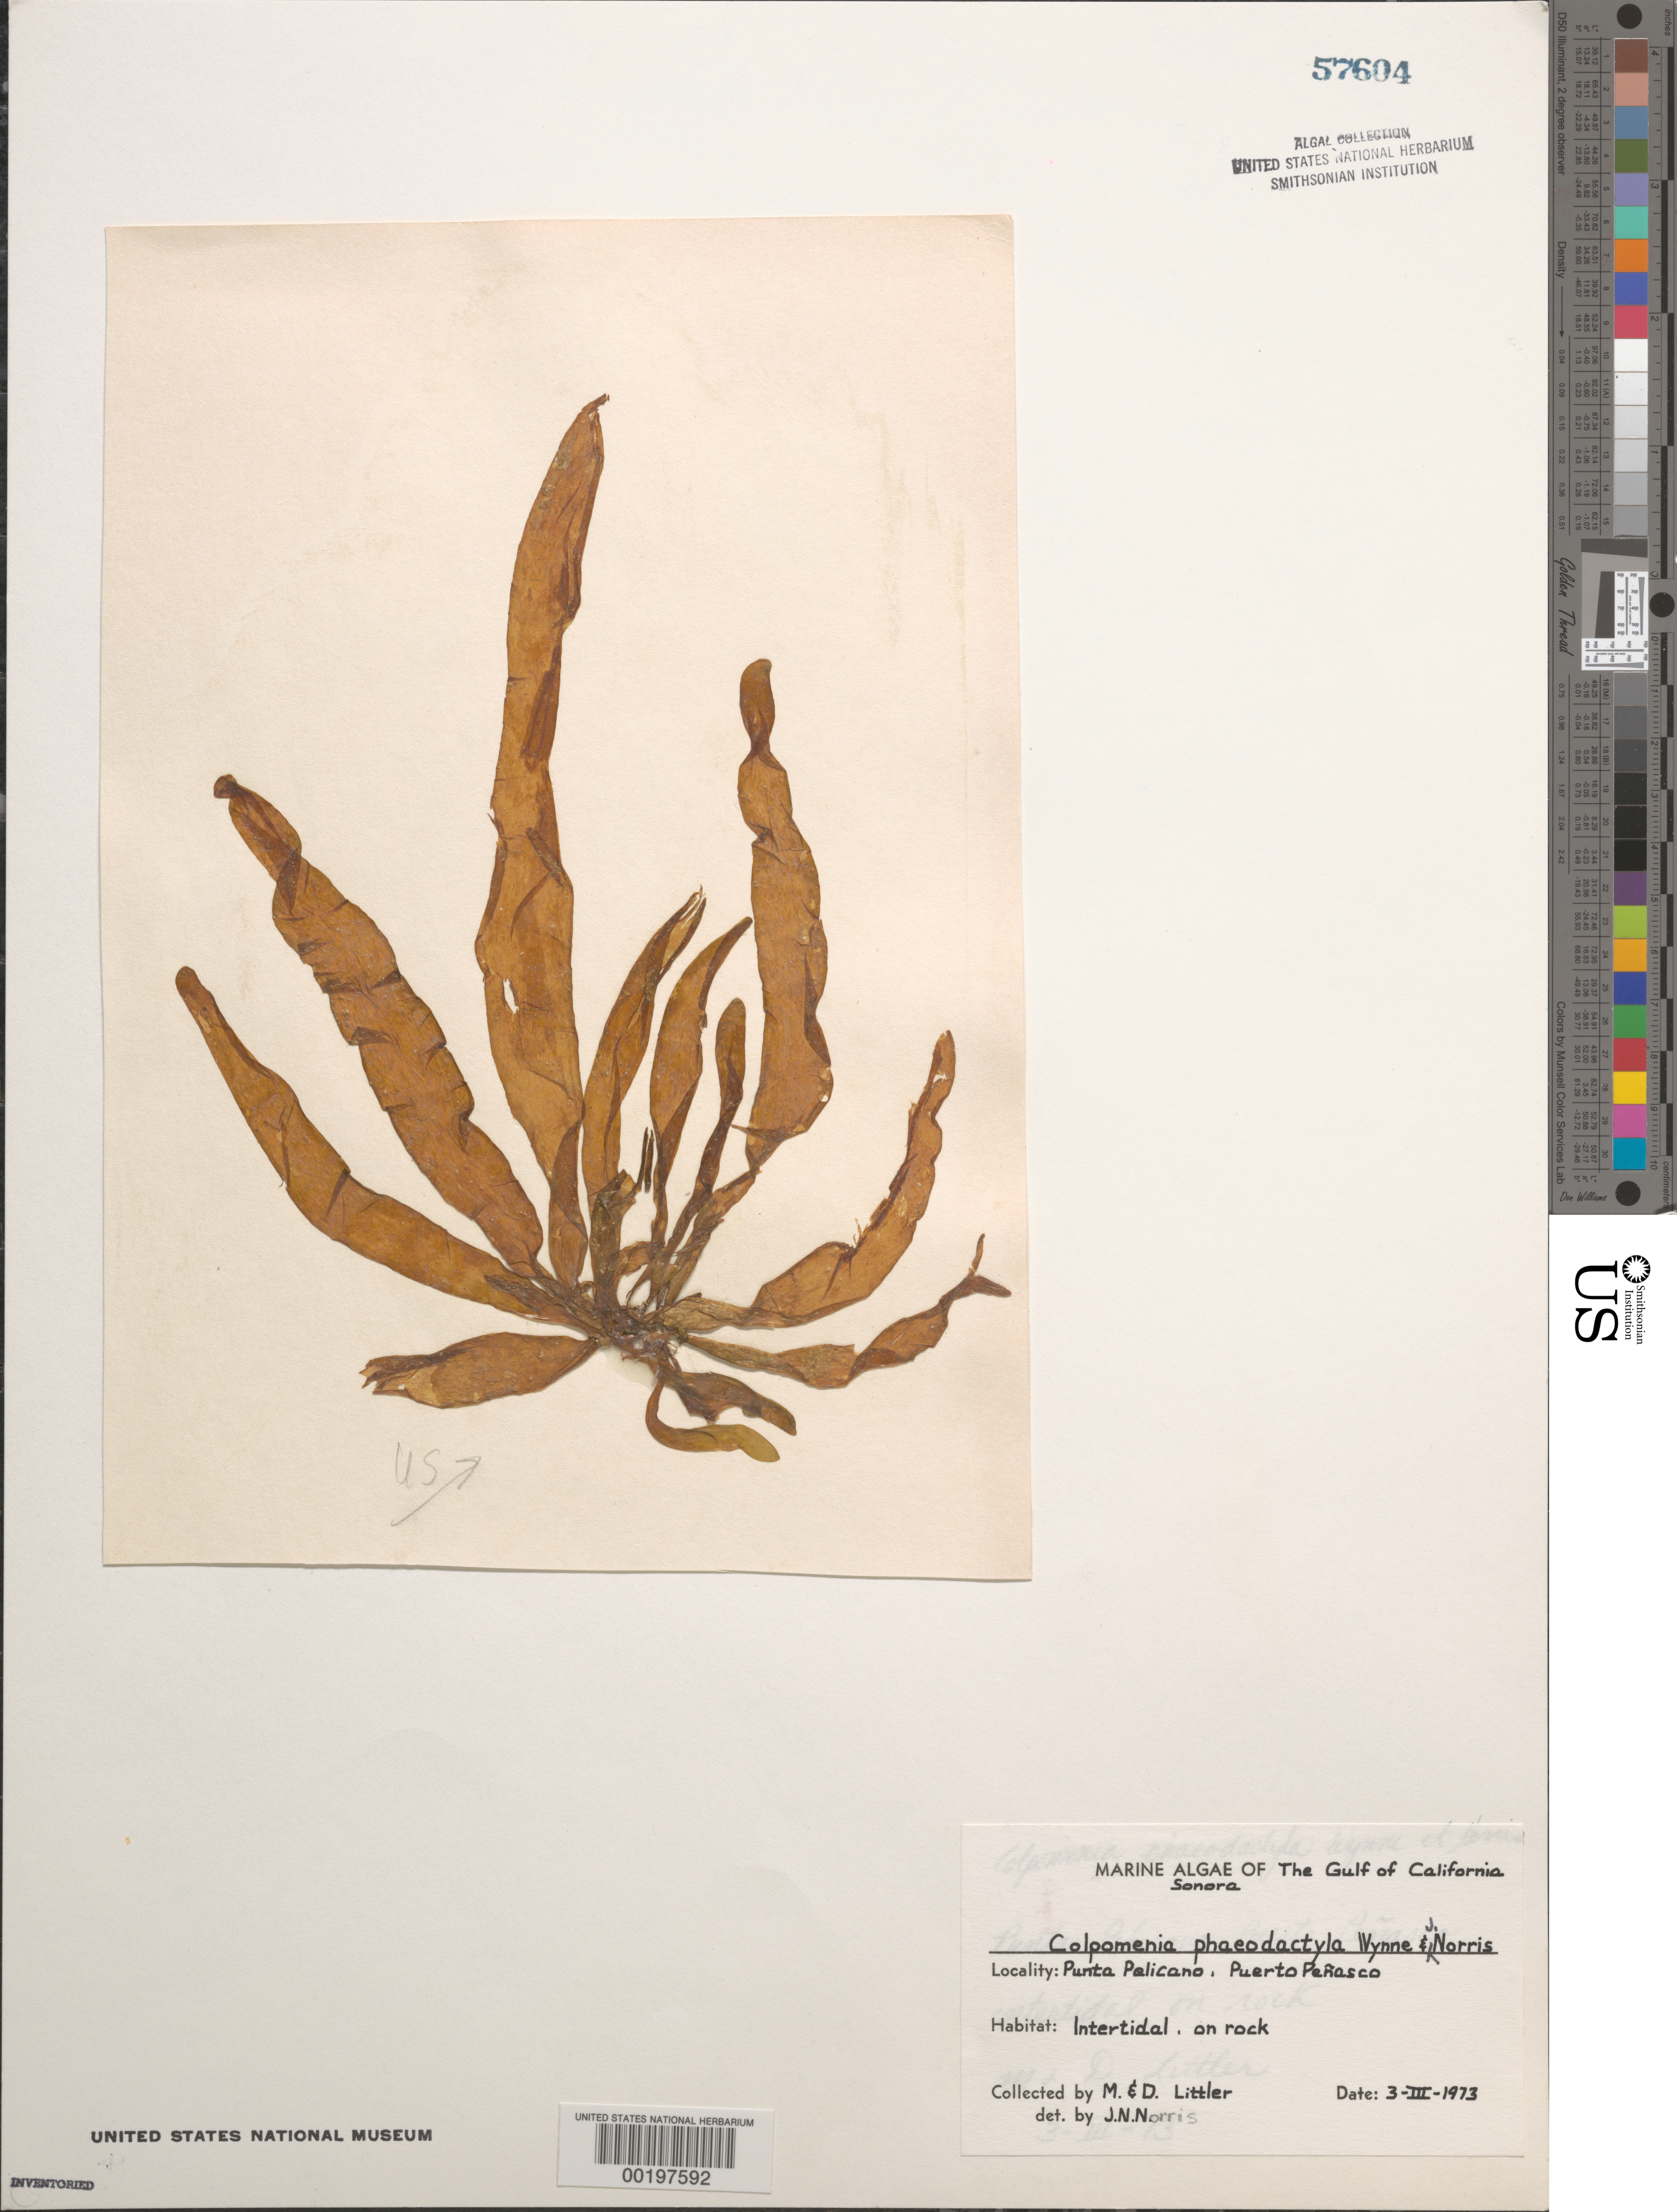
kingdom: Chromista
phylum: Ochrophyta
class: Phaeophyceae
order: Scytosiphonales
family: Scytosiphonaceae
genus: Dactylosiphon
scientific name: Dactylosiphon durvillei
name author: (Bory) Santiañez et al.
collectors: M. M. Littler & D. S. Littler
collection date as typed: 03 Mar 1973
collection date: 1973-03-03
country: Mexico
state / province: Sonora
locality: Punta Pelicano, Puerto Penasco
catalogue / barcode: US 57604